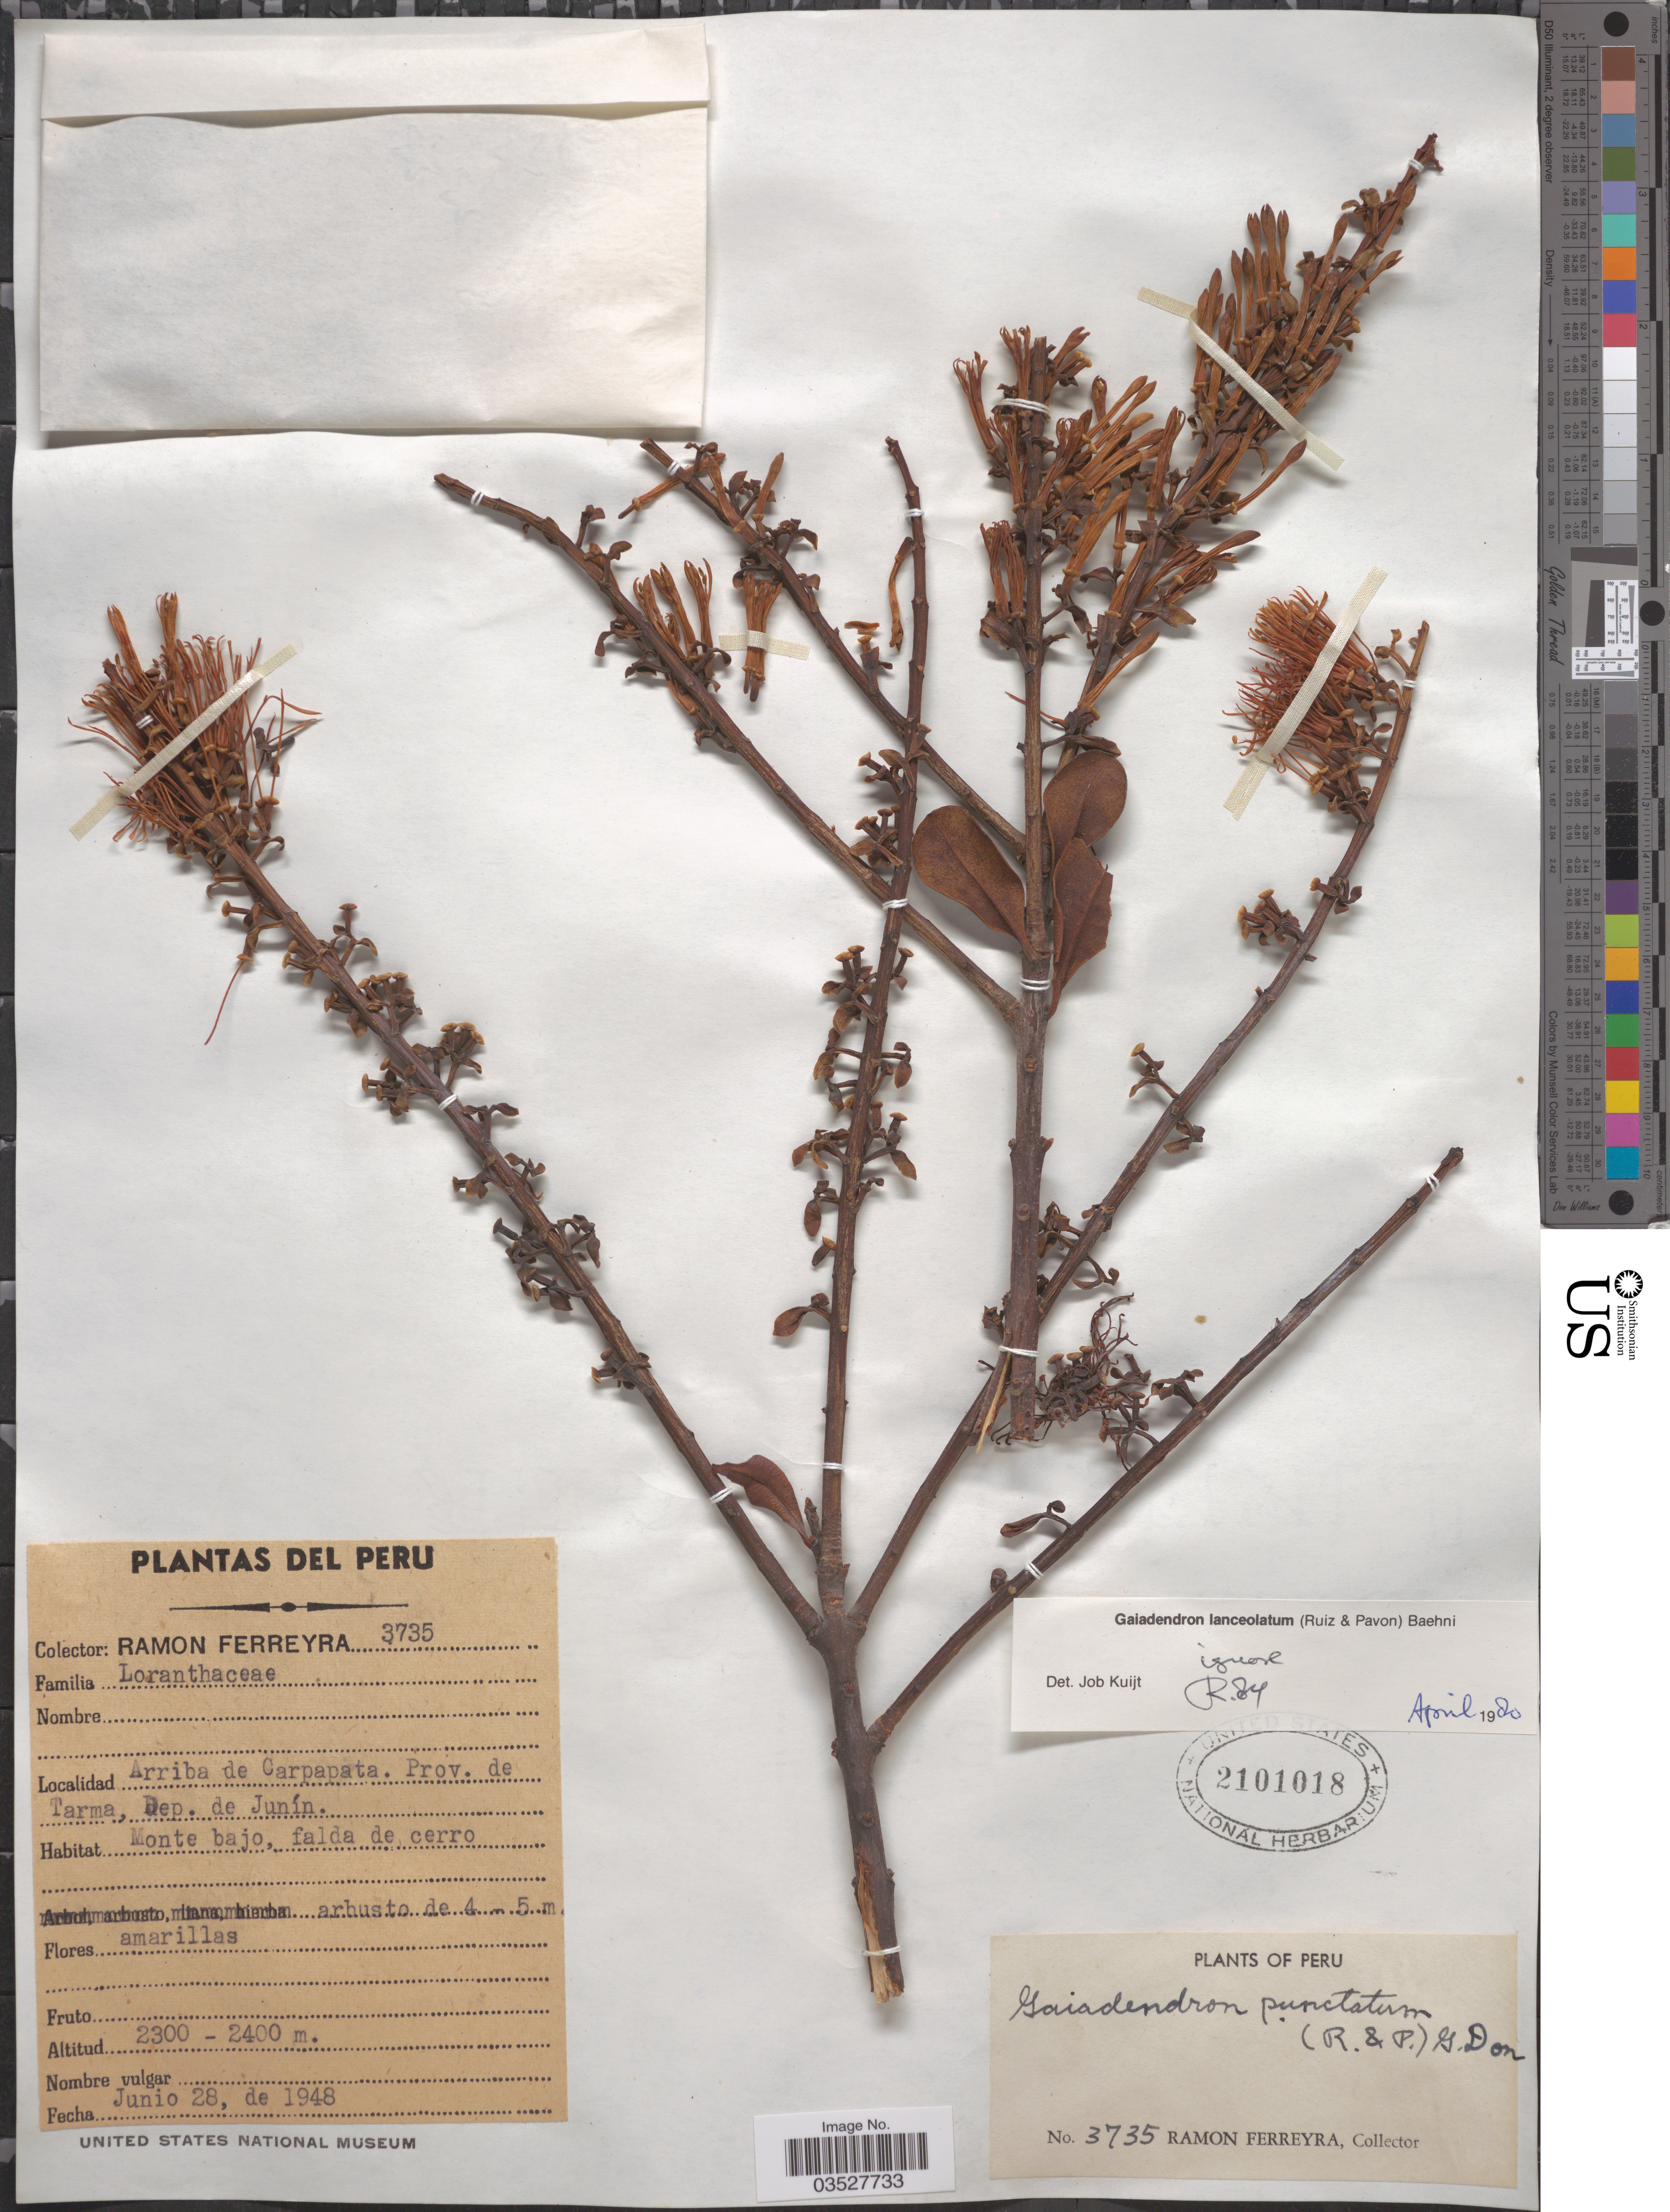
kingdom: Plantae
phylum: Tracheophyta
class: Magnoliopsida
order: Santalales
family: Loranthaceae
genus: Gaiadendron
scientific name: Gaiadendron punctatum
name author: (Ruiz & Pav.) G. Don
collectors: R. A. Ferreyra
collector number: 3735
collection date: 1948-06-28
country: Peru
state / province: Junín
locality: Arriba de Carpapata. Prov. de Tarma, Dep. de Junín.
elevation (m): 2300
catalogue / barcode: US 2101018